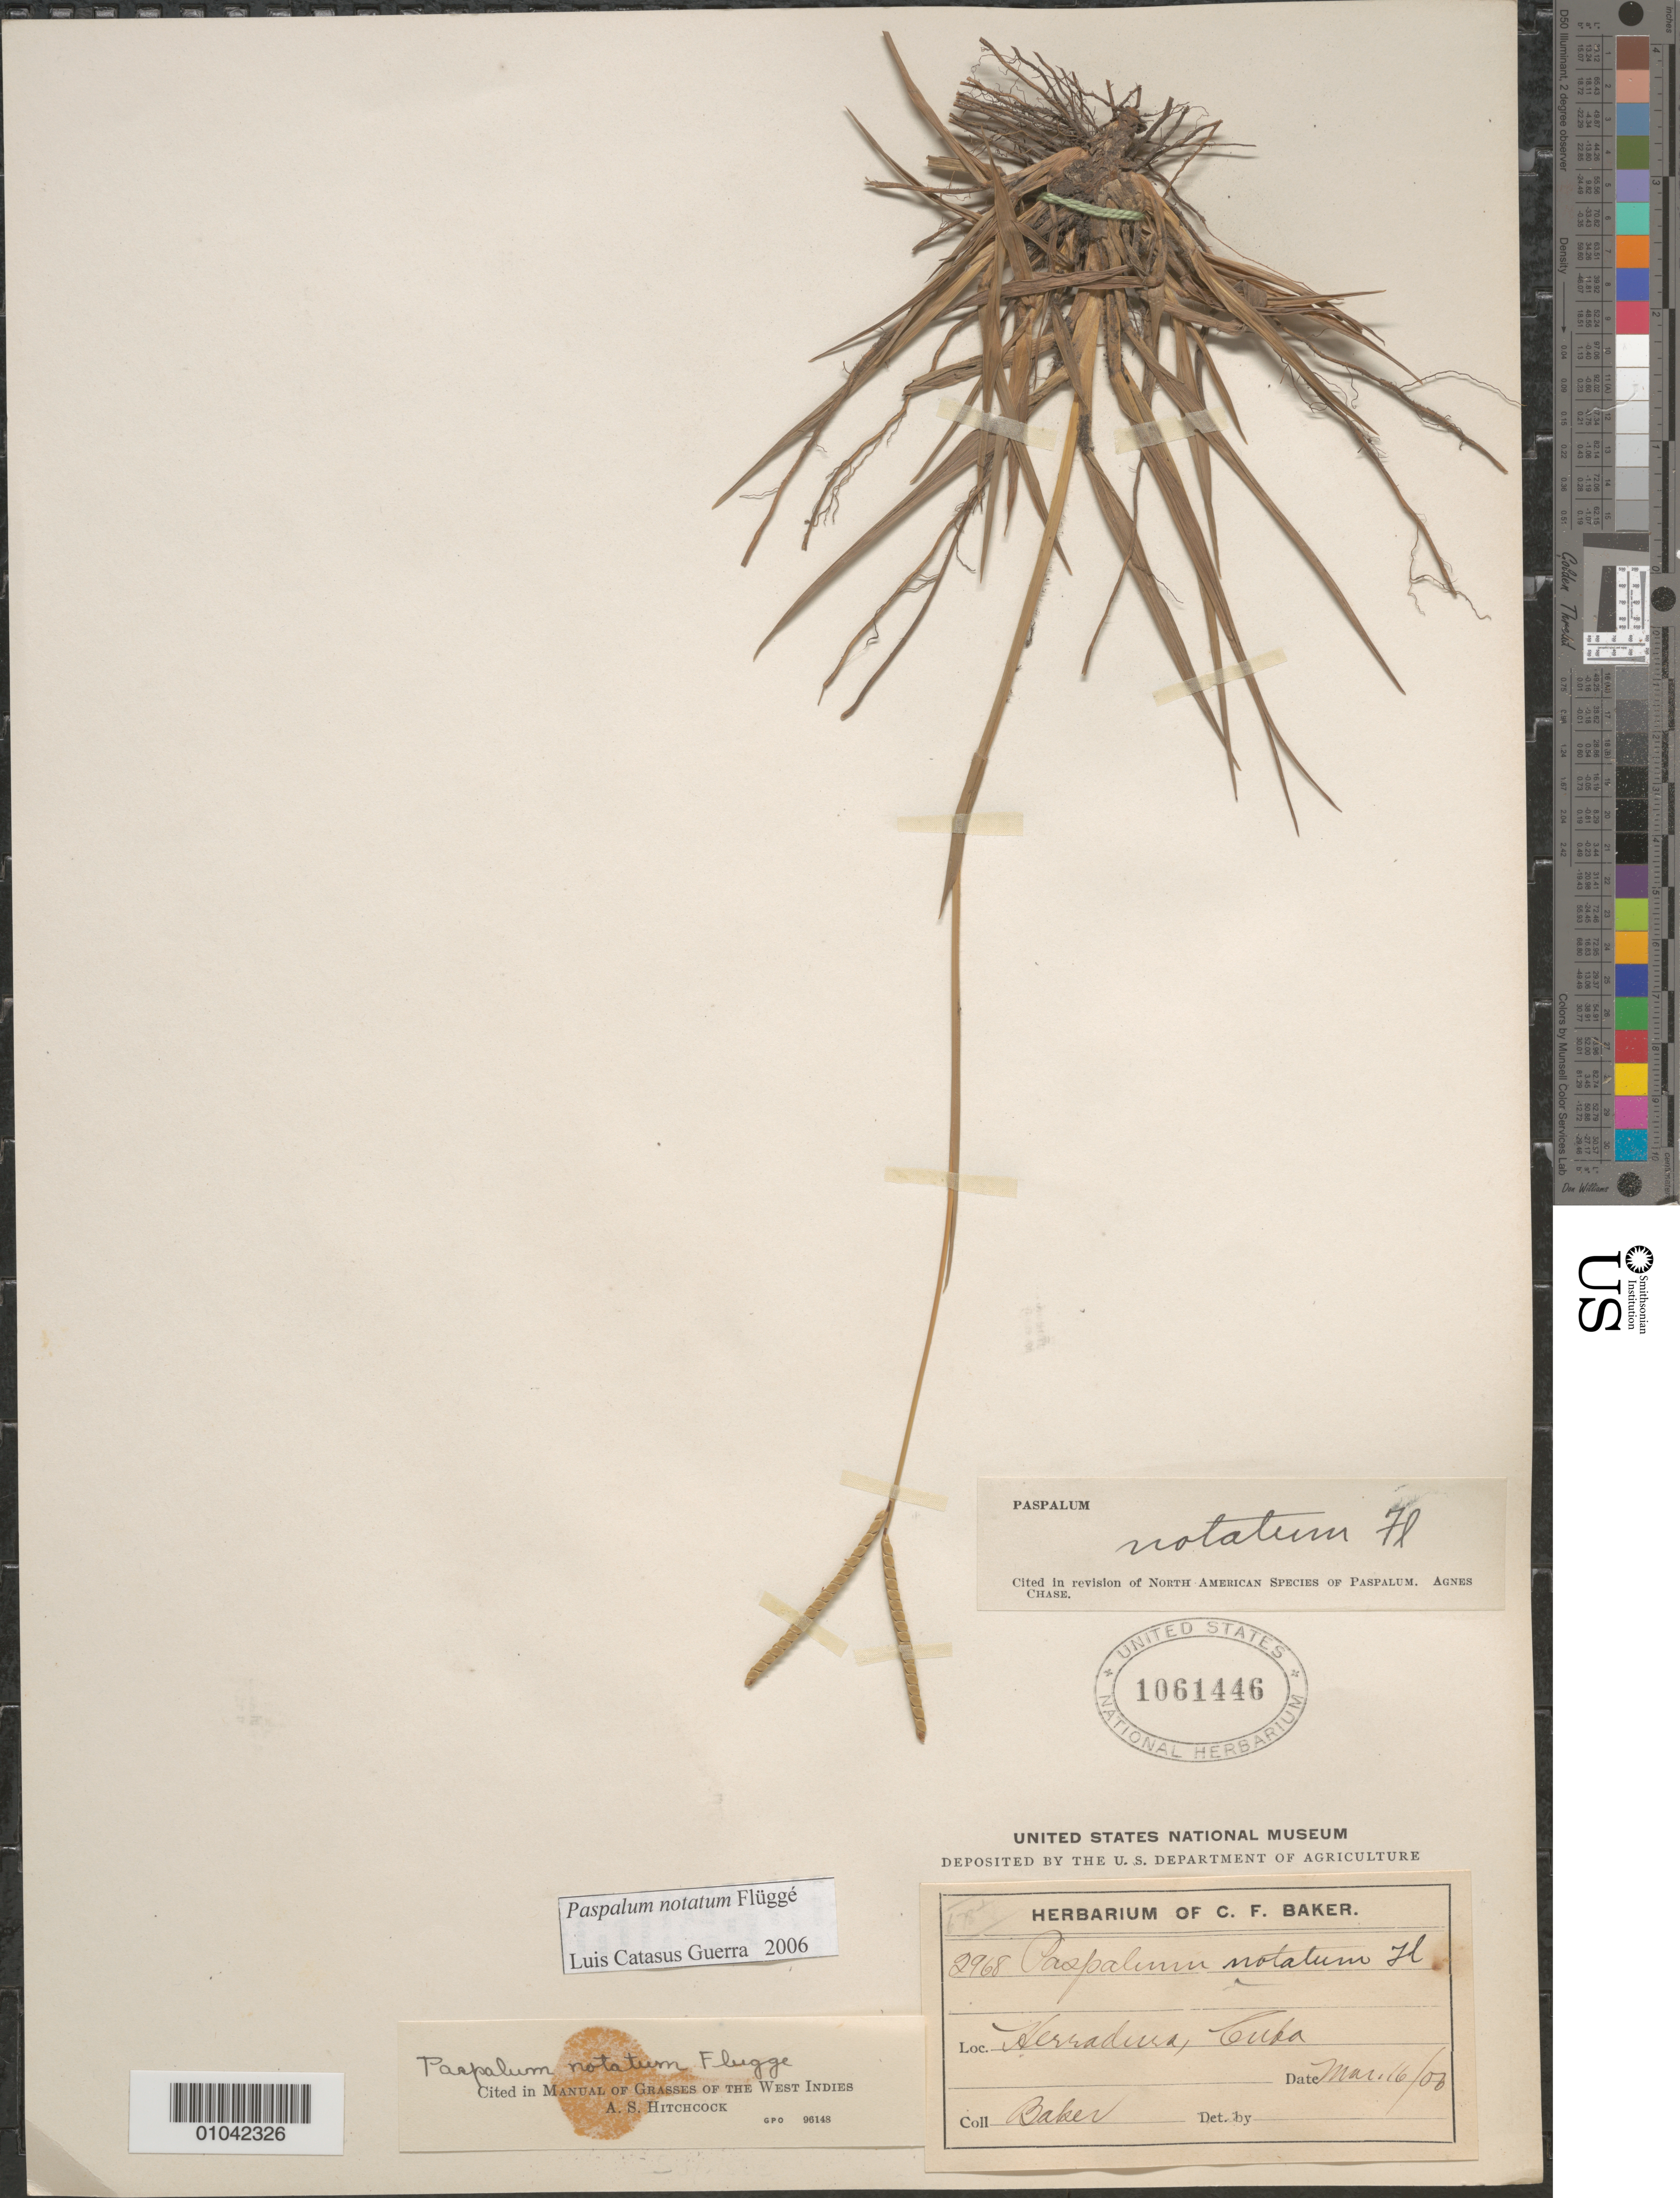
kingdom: Plantae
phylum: Tracheophyta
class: Liliopsida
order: Poales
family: Poaceae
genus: Paspalum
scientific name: Paspalum notatum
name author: Flüggé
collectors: C. F. Baker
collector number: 2968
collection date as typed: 16 Mar 1906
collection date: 1906-03-16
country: Cuba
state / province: Pinar del Rio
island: Cuba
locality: Herradura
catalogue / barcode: US 1061446